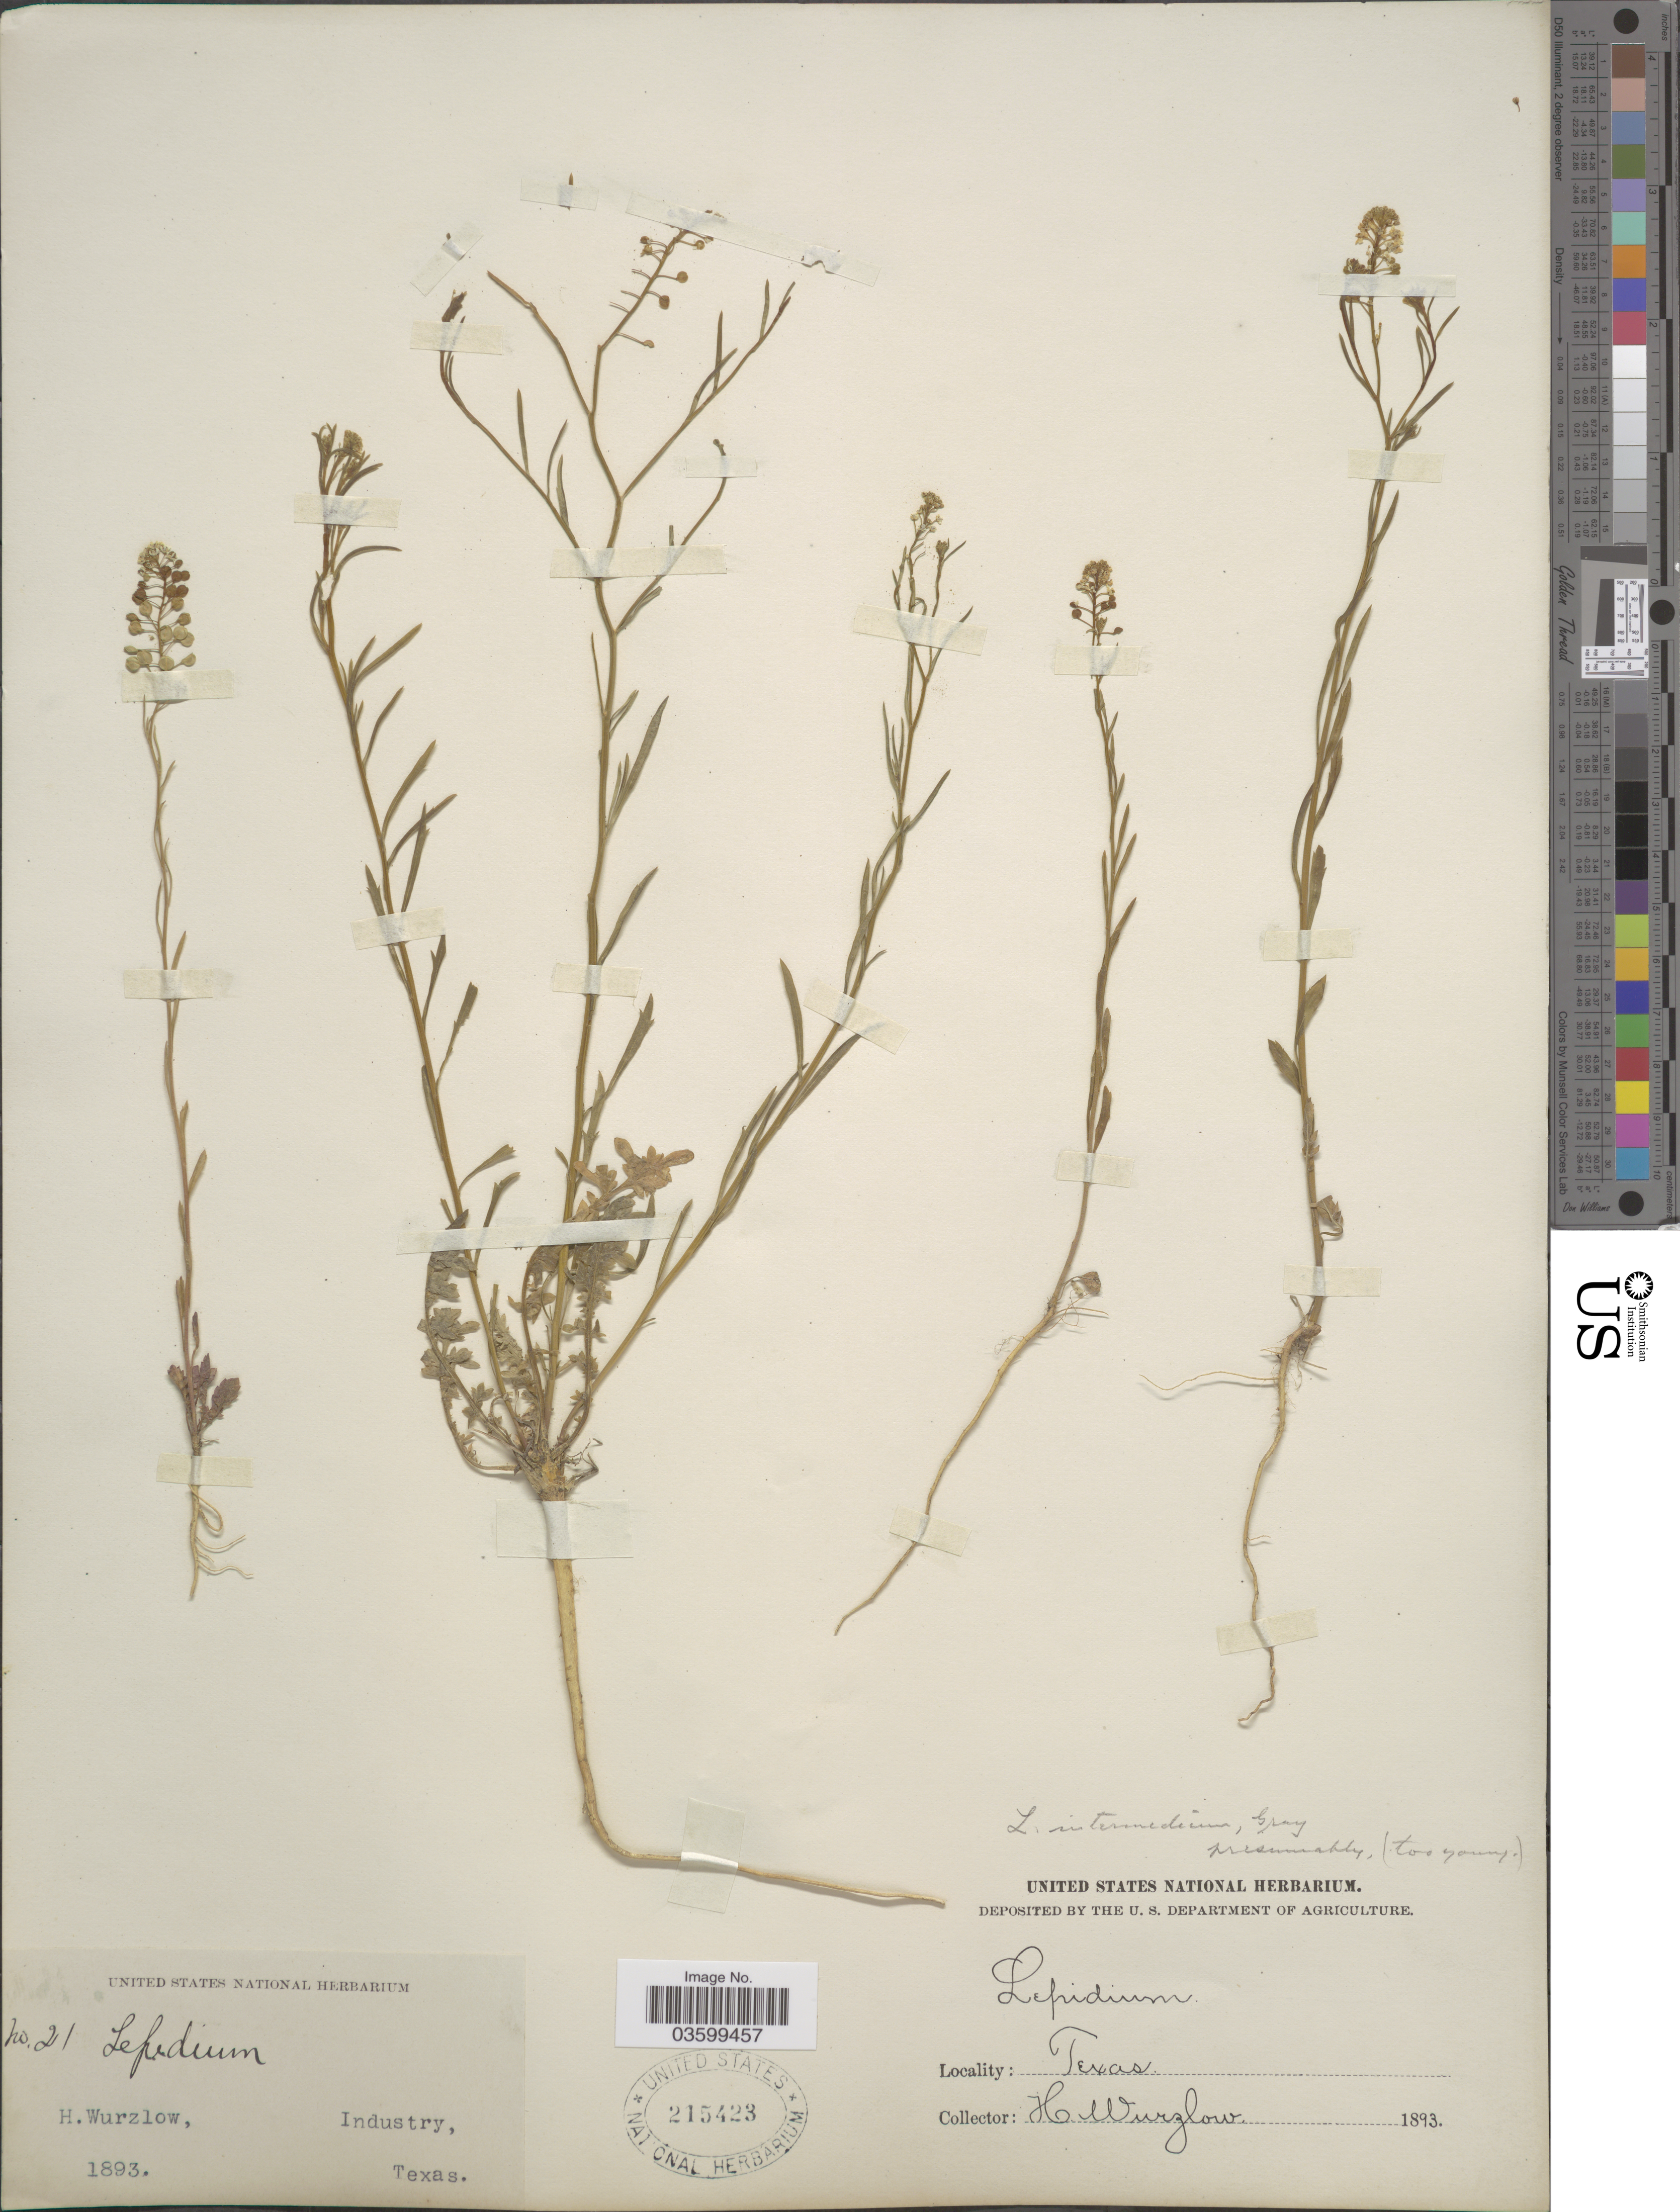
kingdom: Plantae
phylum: Tracheophyta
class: Magnoliopsida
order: Brassicales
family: Brassicaceae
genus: Lepidium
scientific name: Lepidium virginicum var. pubescens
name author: (Greene) C.L. Hitchc.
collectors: H. Wurzlow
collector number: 21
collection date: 1893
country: United States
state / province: Texas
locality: Industry.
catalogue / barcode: US 215423